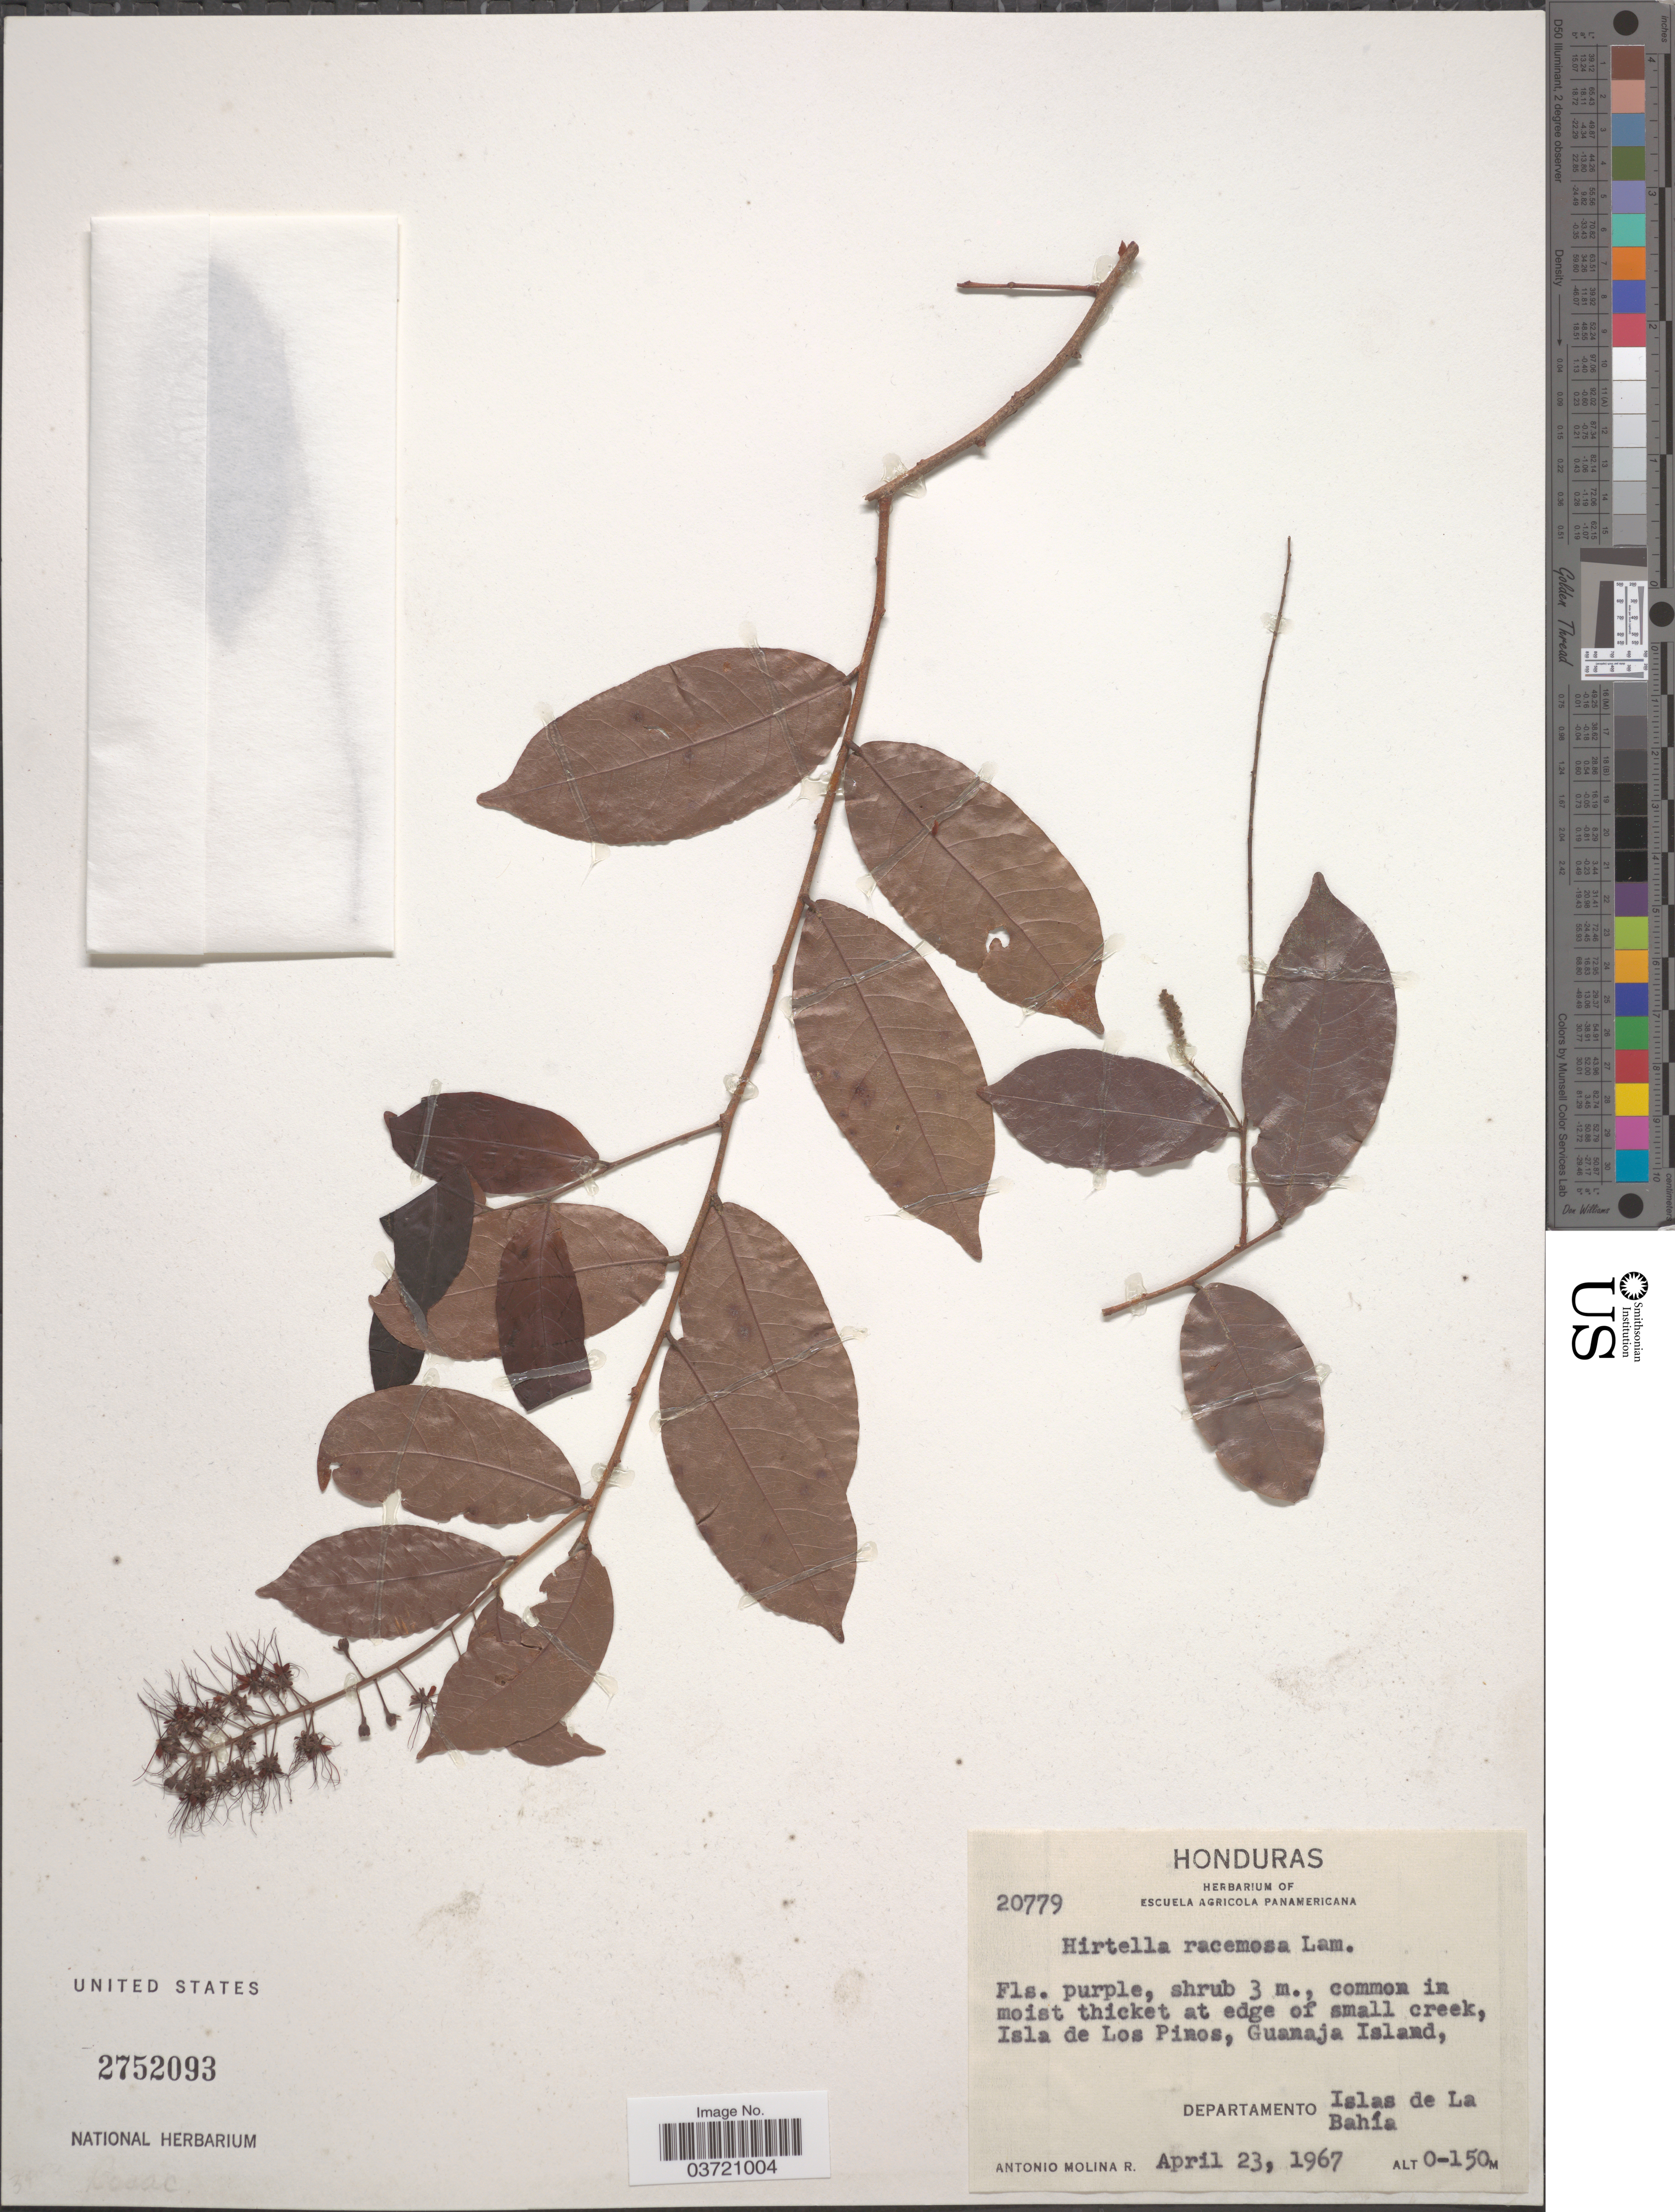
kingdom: Plantae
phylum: Tracheophyta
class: Magnoliopsida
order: Malpighiales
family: Chrysobalanaceae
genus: Hirtella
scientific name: Hirtella racemosa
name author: Lam.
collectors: A. Molina R.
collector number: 20779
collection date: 1967-04-23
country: Honduras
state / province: Islas de la Bahía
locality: In moist thicket at edge of small creek, Isla de Los Pinos, Guanaja Island, Departamento Islas de La Bahía.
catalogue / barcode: US 2752093